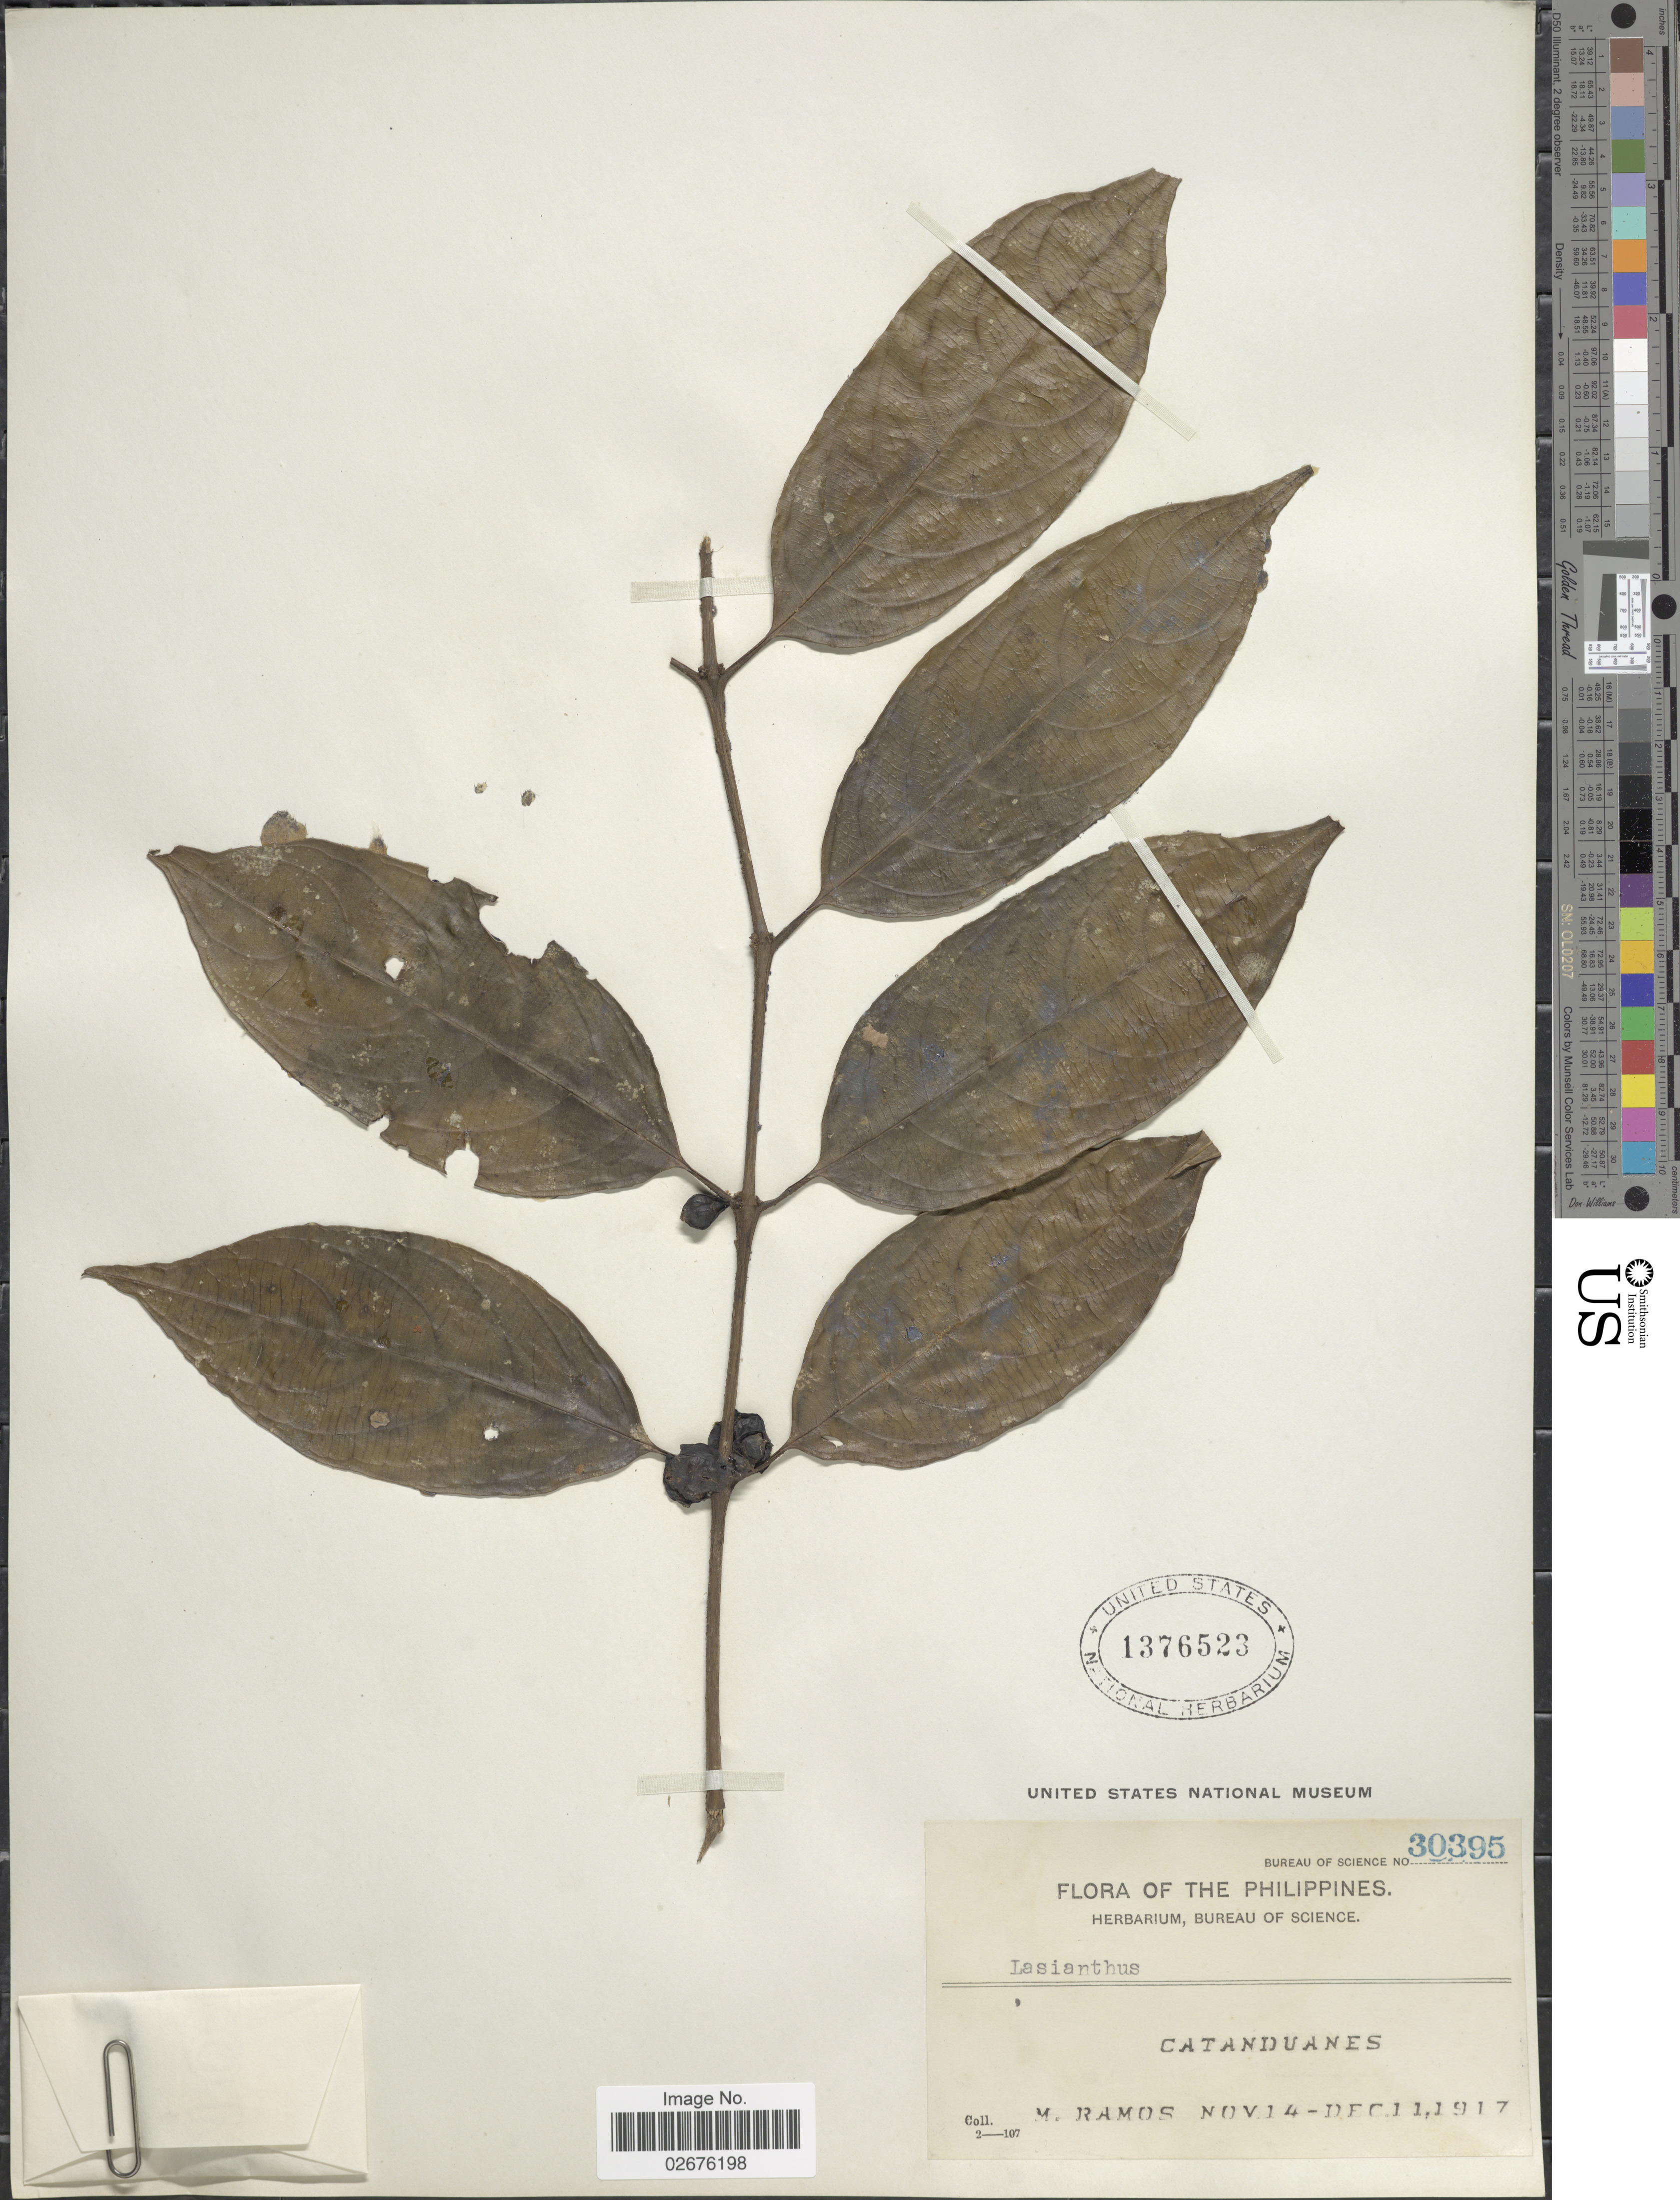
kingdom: Plantae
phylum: Tracheophyta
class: Magnoliopsida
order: Gentianales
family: Rubiaceae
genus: Lasianthus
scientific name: Lasianthus sp.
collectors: M. Ramos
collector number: Bureau of Science 30395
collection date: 1917-11-14/1917-12-11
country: Philippines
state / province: Bicol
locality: Catanduanes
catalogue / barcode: US 1376523